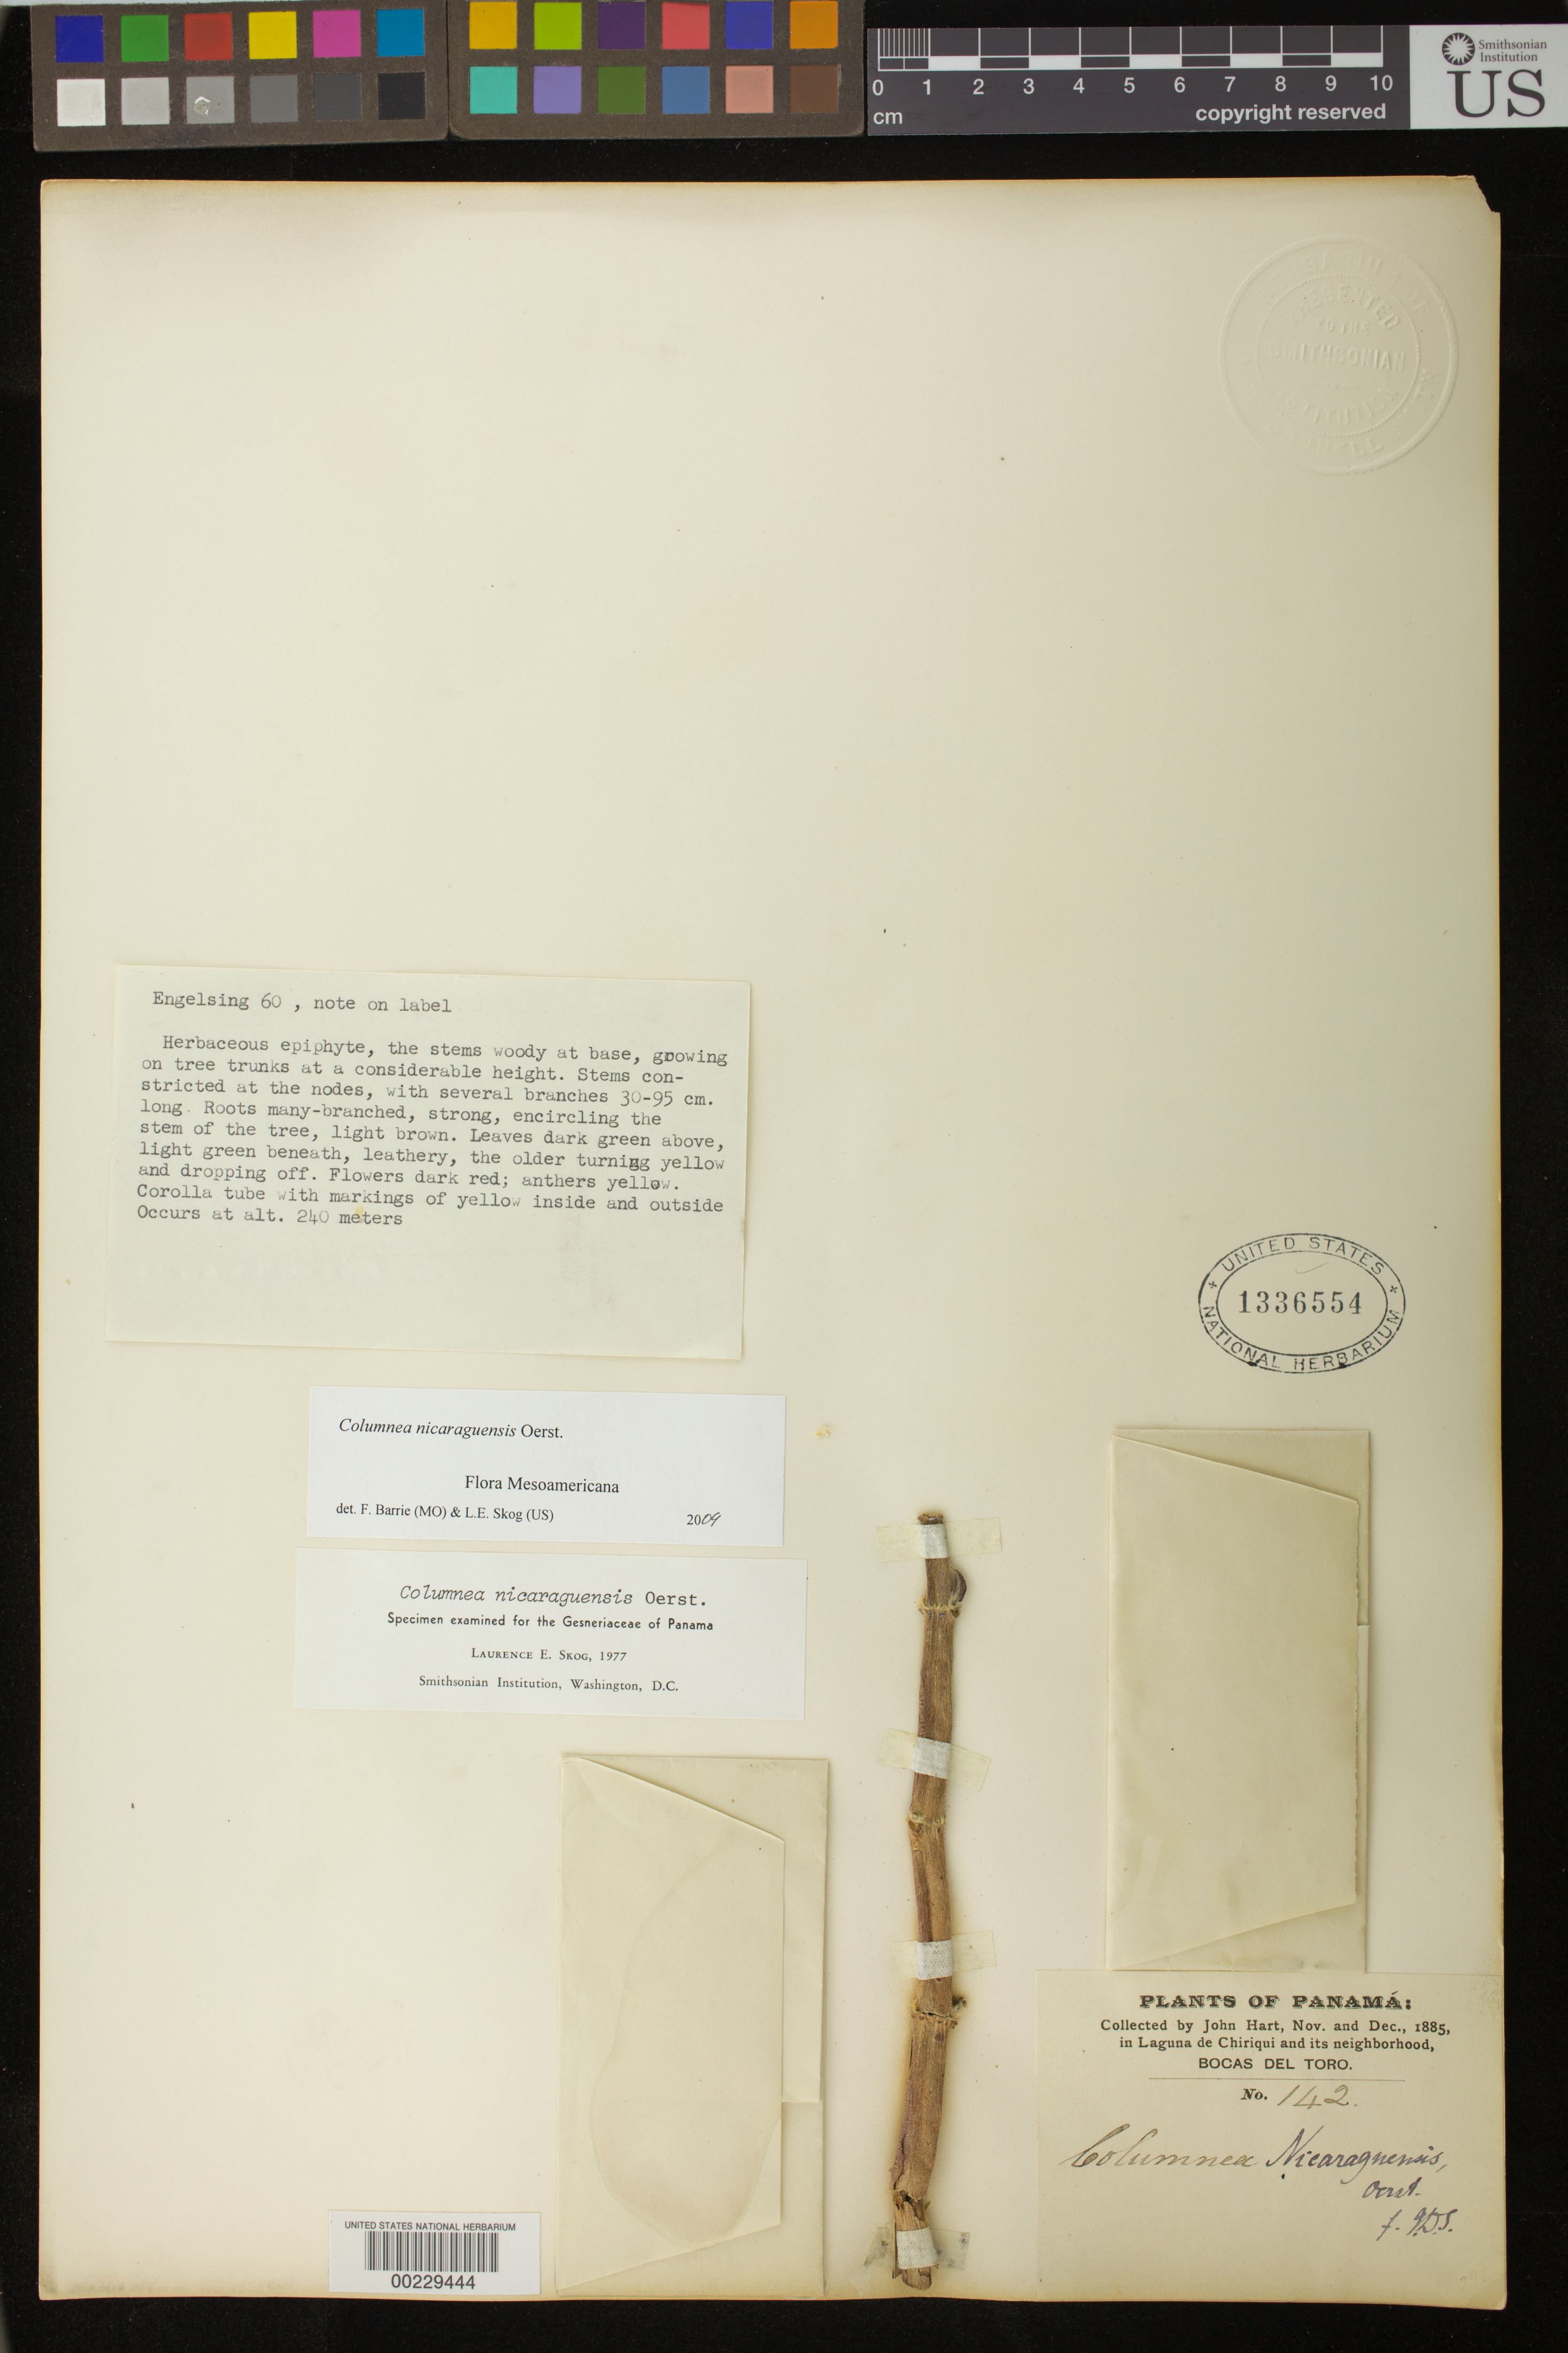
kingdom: Plantae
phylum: Tracheophyta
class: Magnoliopsida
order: Lamiales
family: Gesneriaceae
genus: Columnea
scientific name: Columnea nicaraguensis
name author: Oerst.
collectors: J. Hart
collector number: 142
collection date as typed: Nov-Dec 1885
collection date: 1885-11/1885-12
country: Panama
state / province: Bocas del Toro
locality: Laguna de Chiriqui and its neighborhood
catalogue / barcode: US 1336554